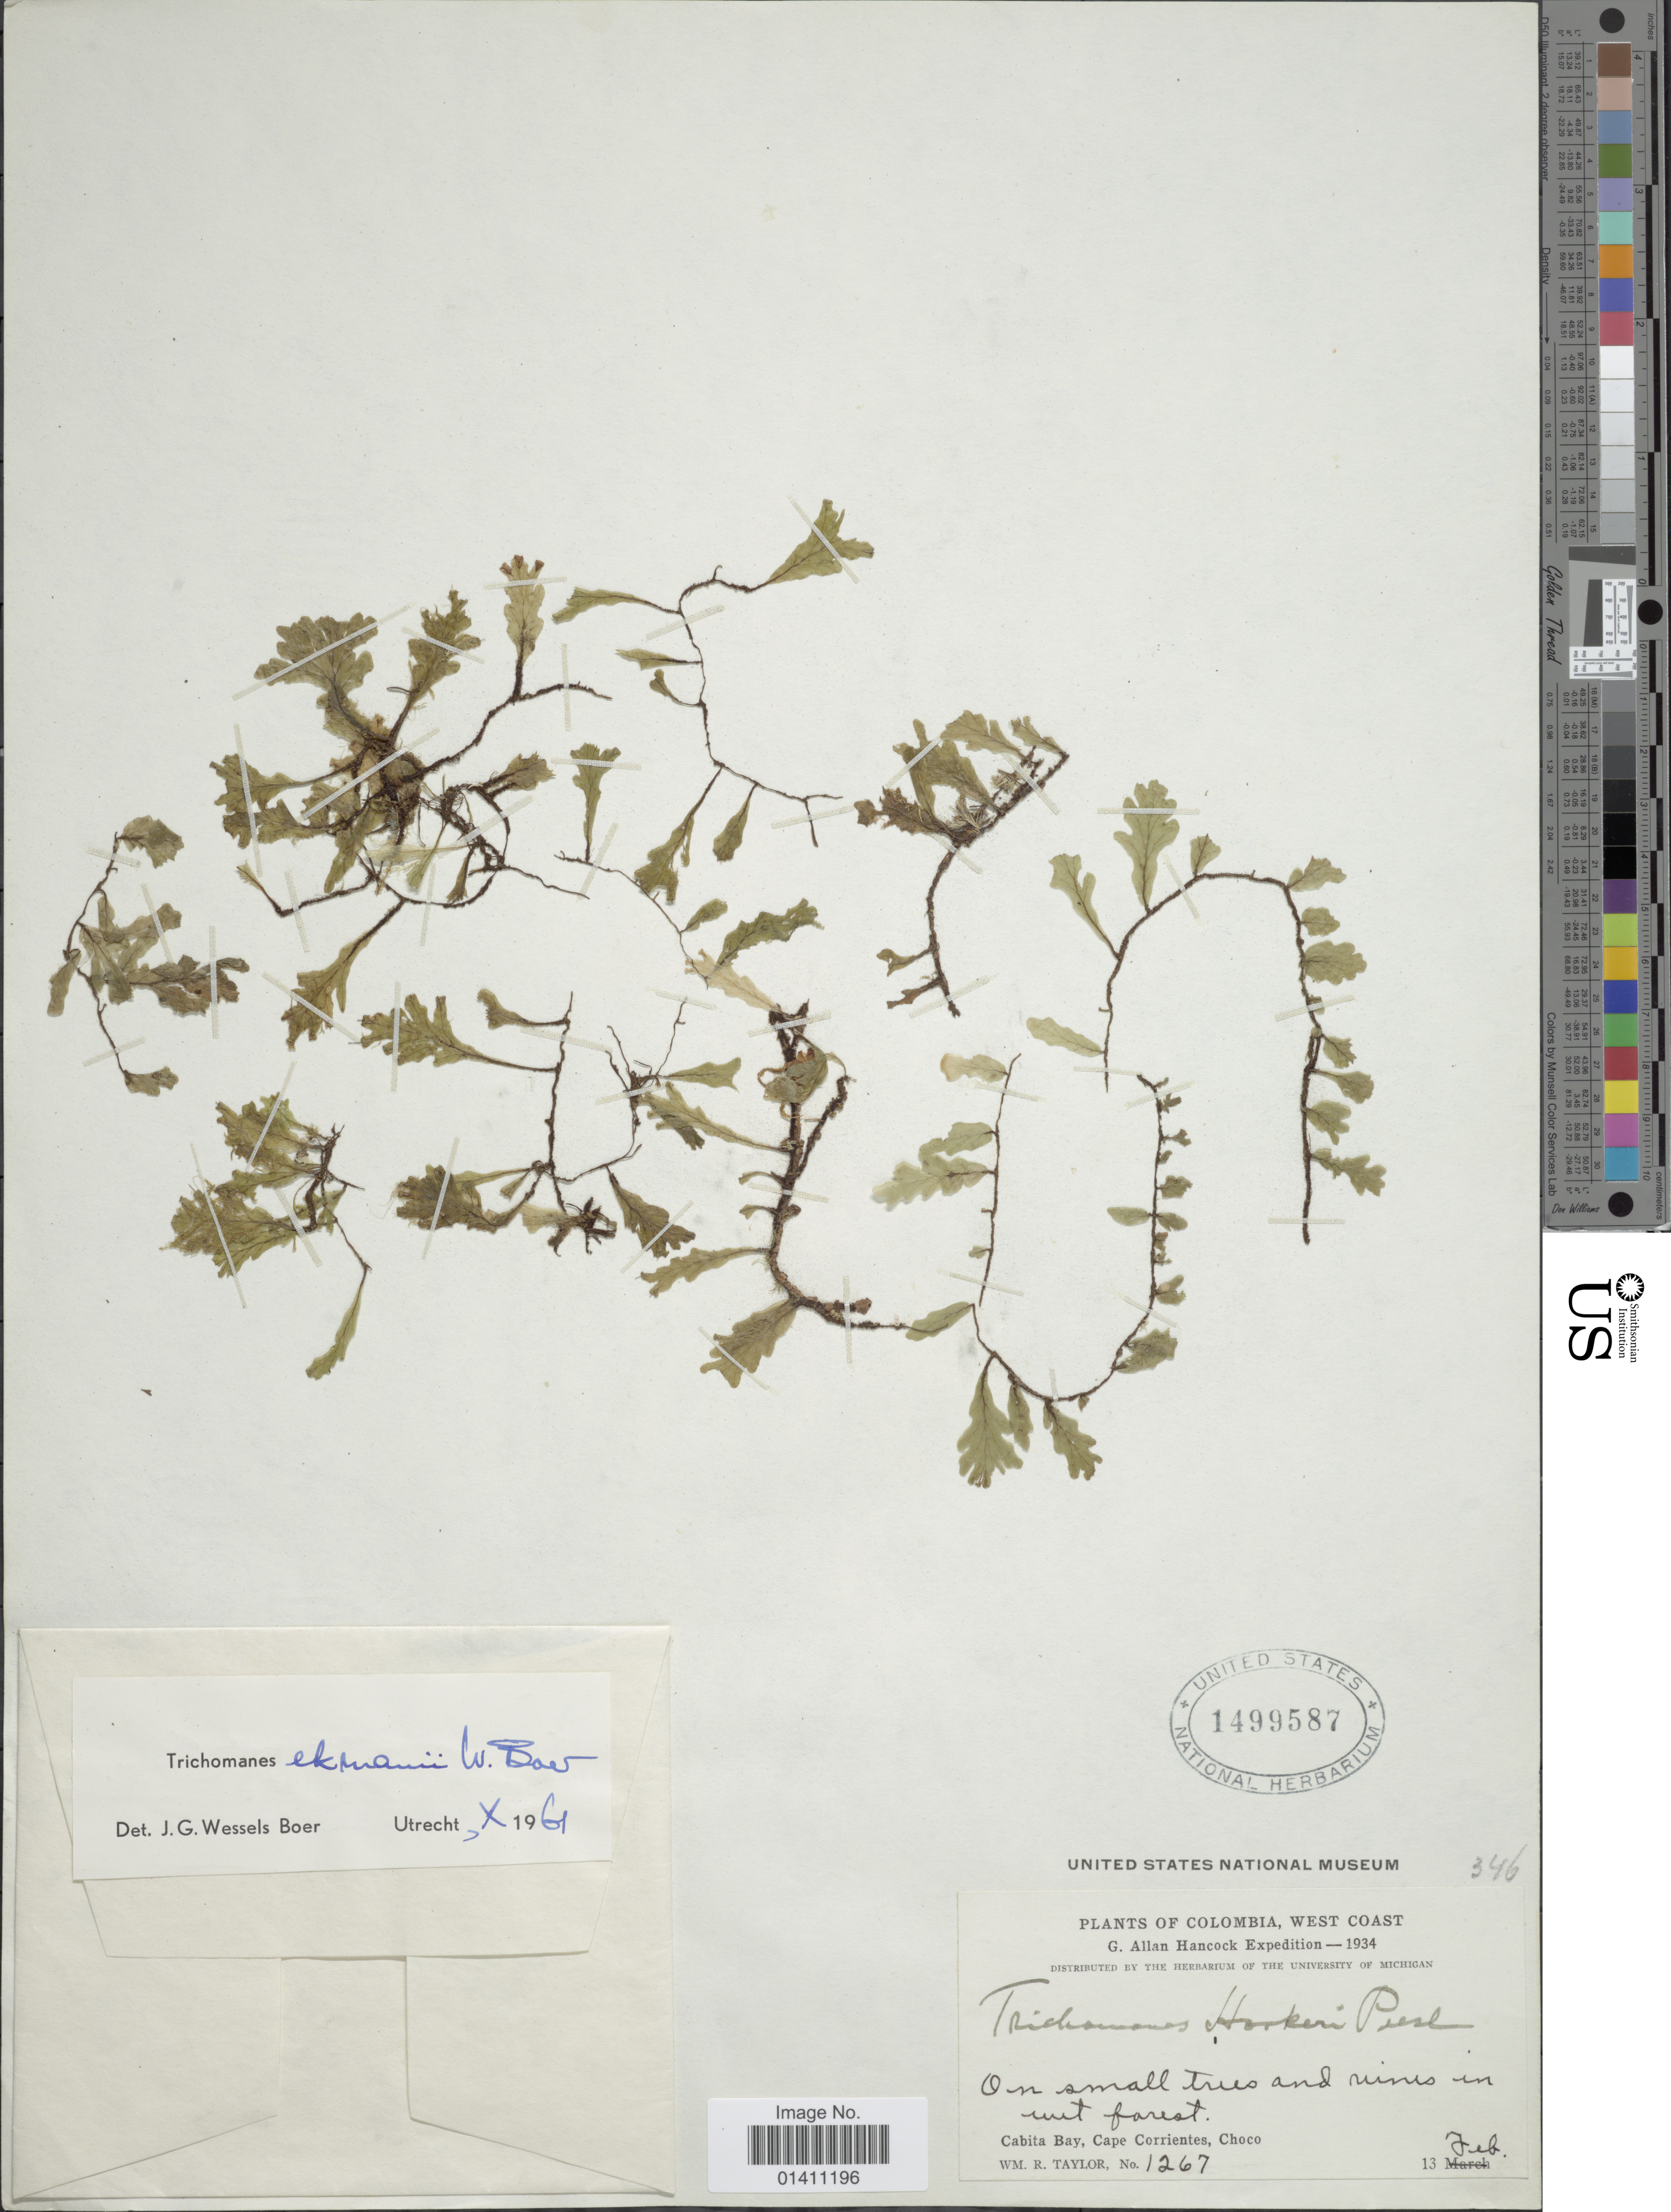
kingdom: Plantae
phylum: Tracheophyta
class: Polypodiopsida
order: Hymenophyllales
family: Hymenophyllaceae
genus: Didymoglossum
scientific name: Didymoglossum ekmanii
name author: (Wess. Boer) Ebihara & Dubuisson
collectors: W. R. Taylor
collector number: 1267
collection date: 1934-02-13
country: Colombia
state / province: Chocó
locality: West Coast. Cabita Bay, Cape Corrientes.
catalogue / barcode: US 1499587